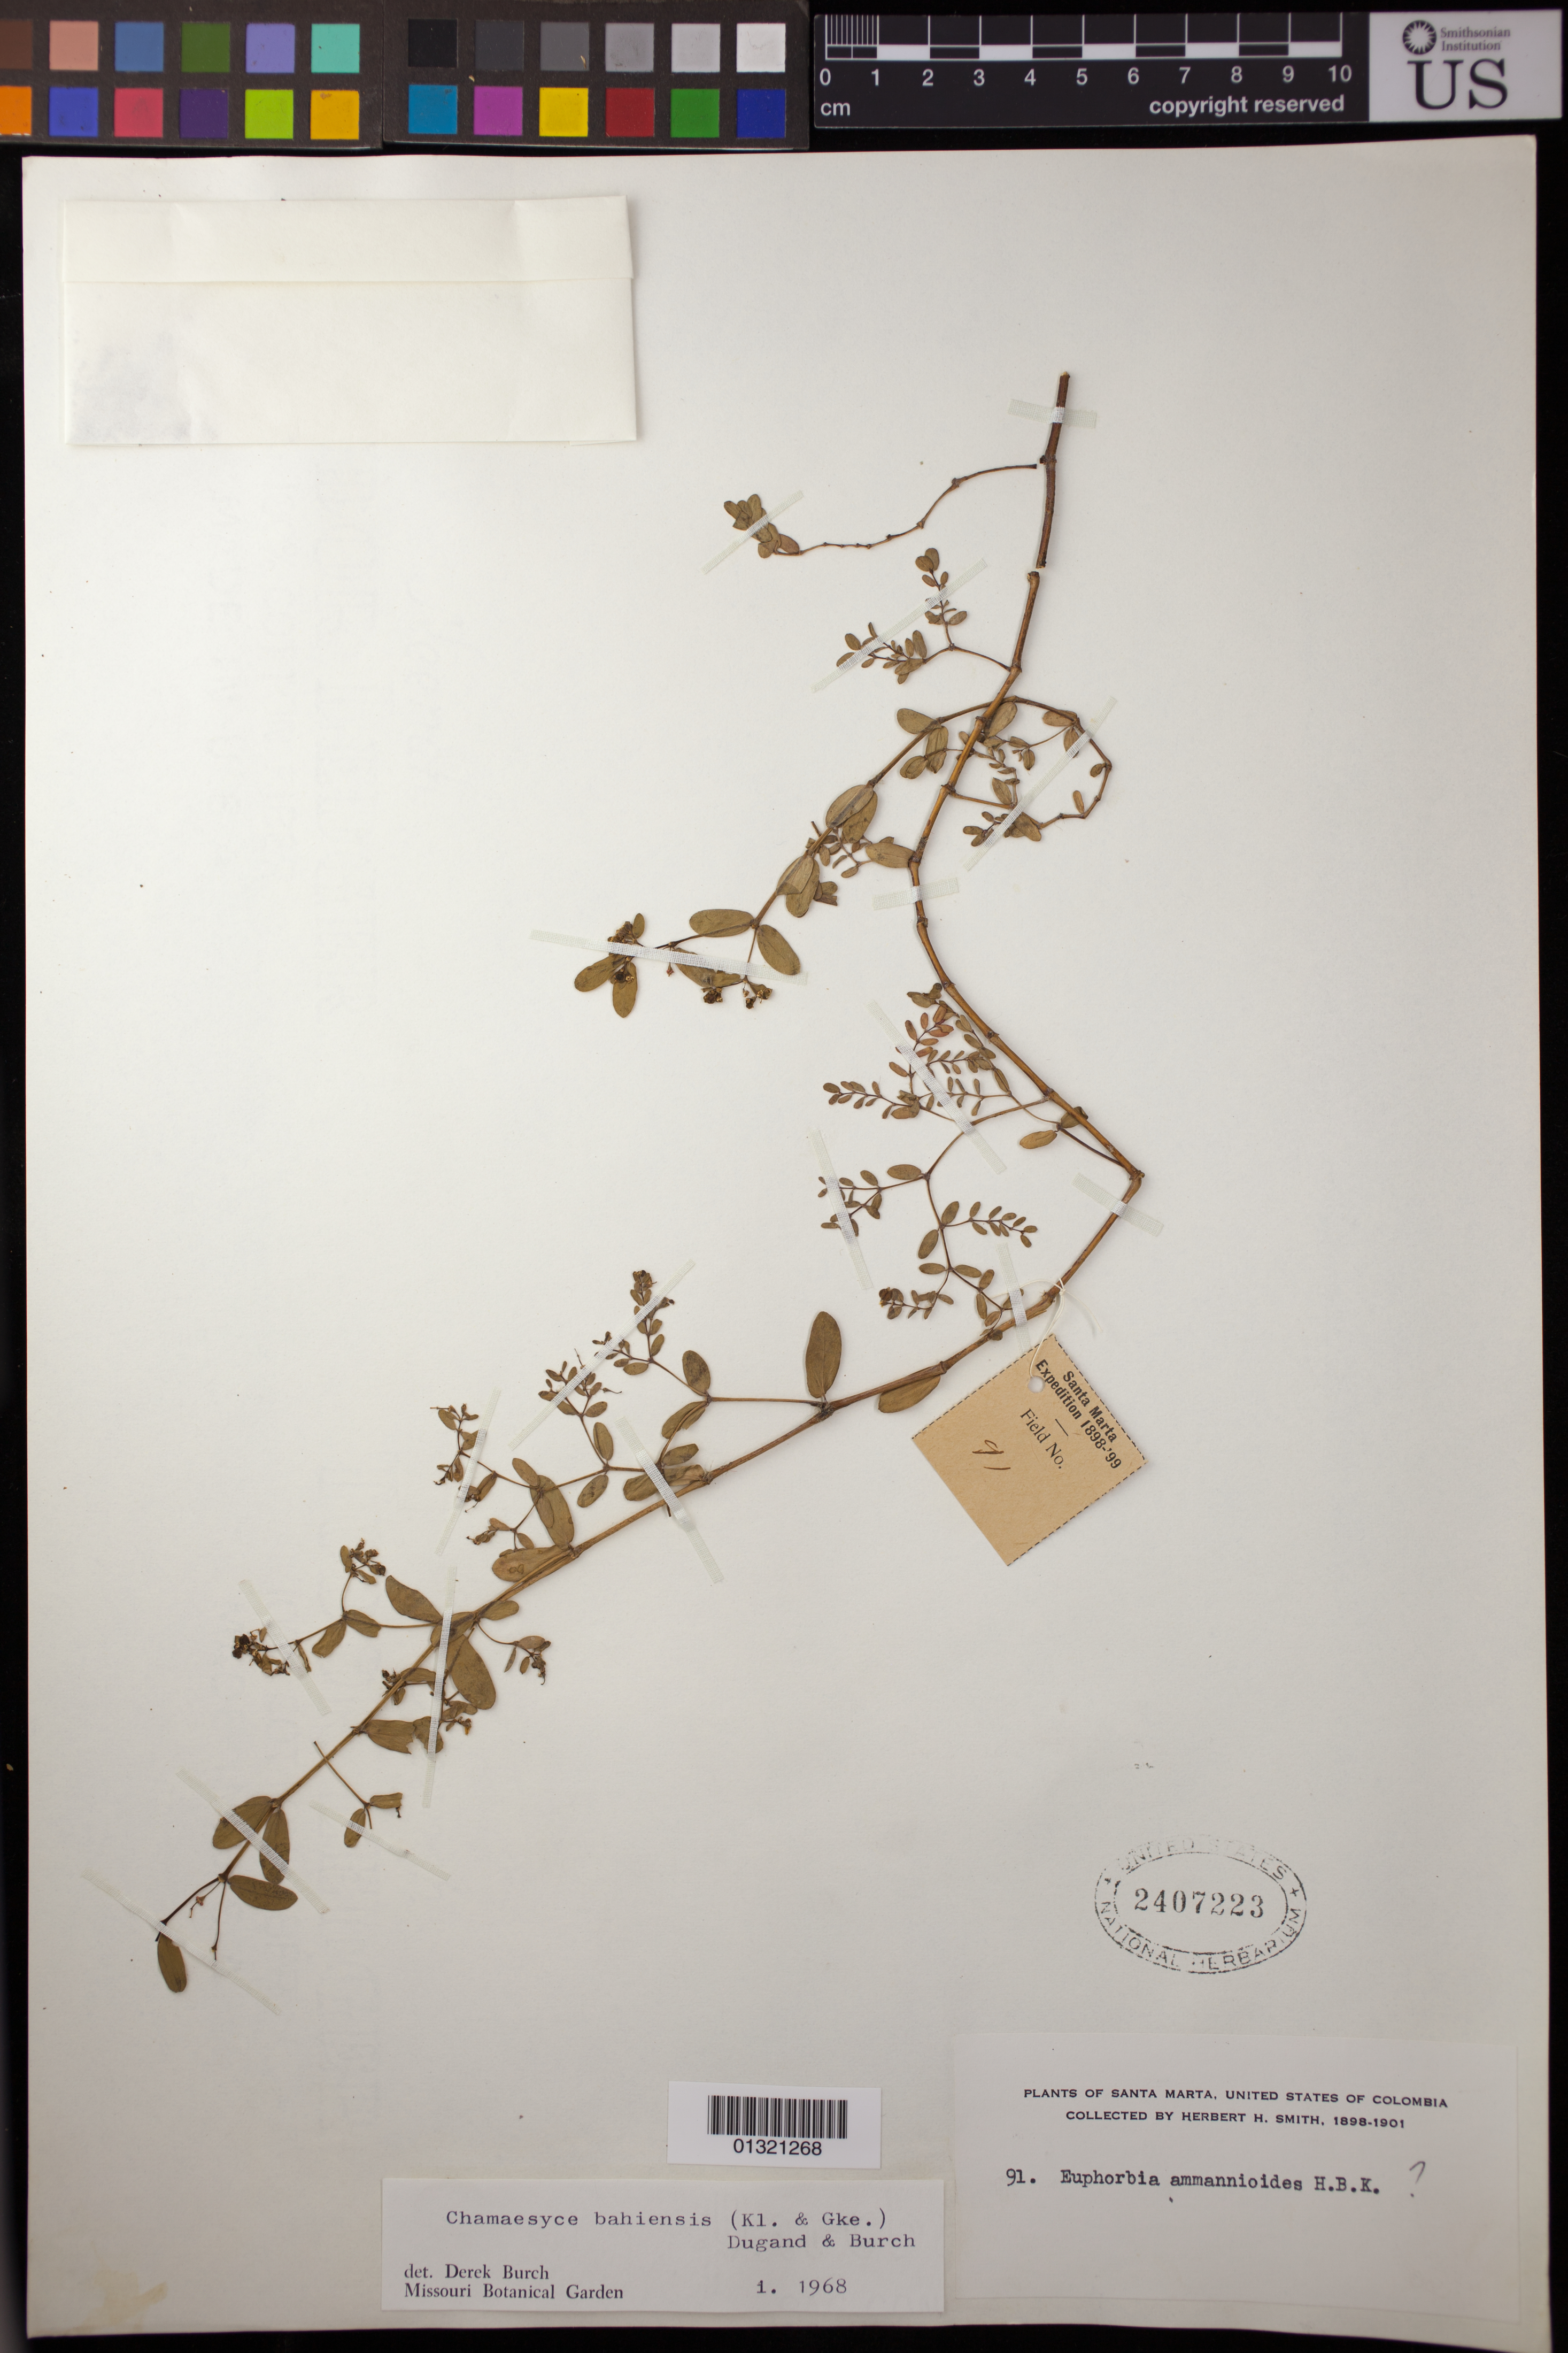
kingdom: Plantae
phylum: Tracheophyta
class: Magnoliopsida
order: Malpighiales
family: Euphorbiaceae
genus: Euphorbia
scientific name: Euphorbia bahiensis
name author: (Klotzsch & Garcke) Boiss.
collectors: H. H. Smith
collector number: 91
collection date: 1898/1901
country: Colombia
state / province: Magdalena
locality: Santa Marta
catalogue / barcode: US 2407223